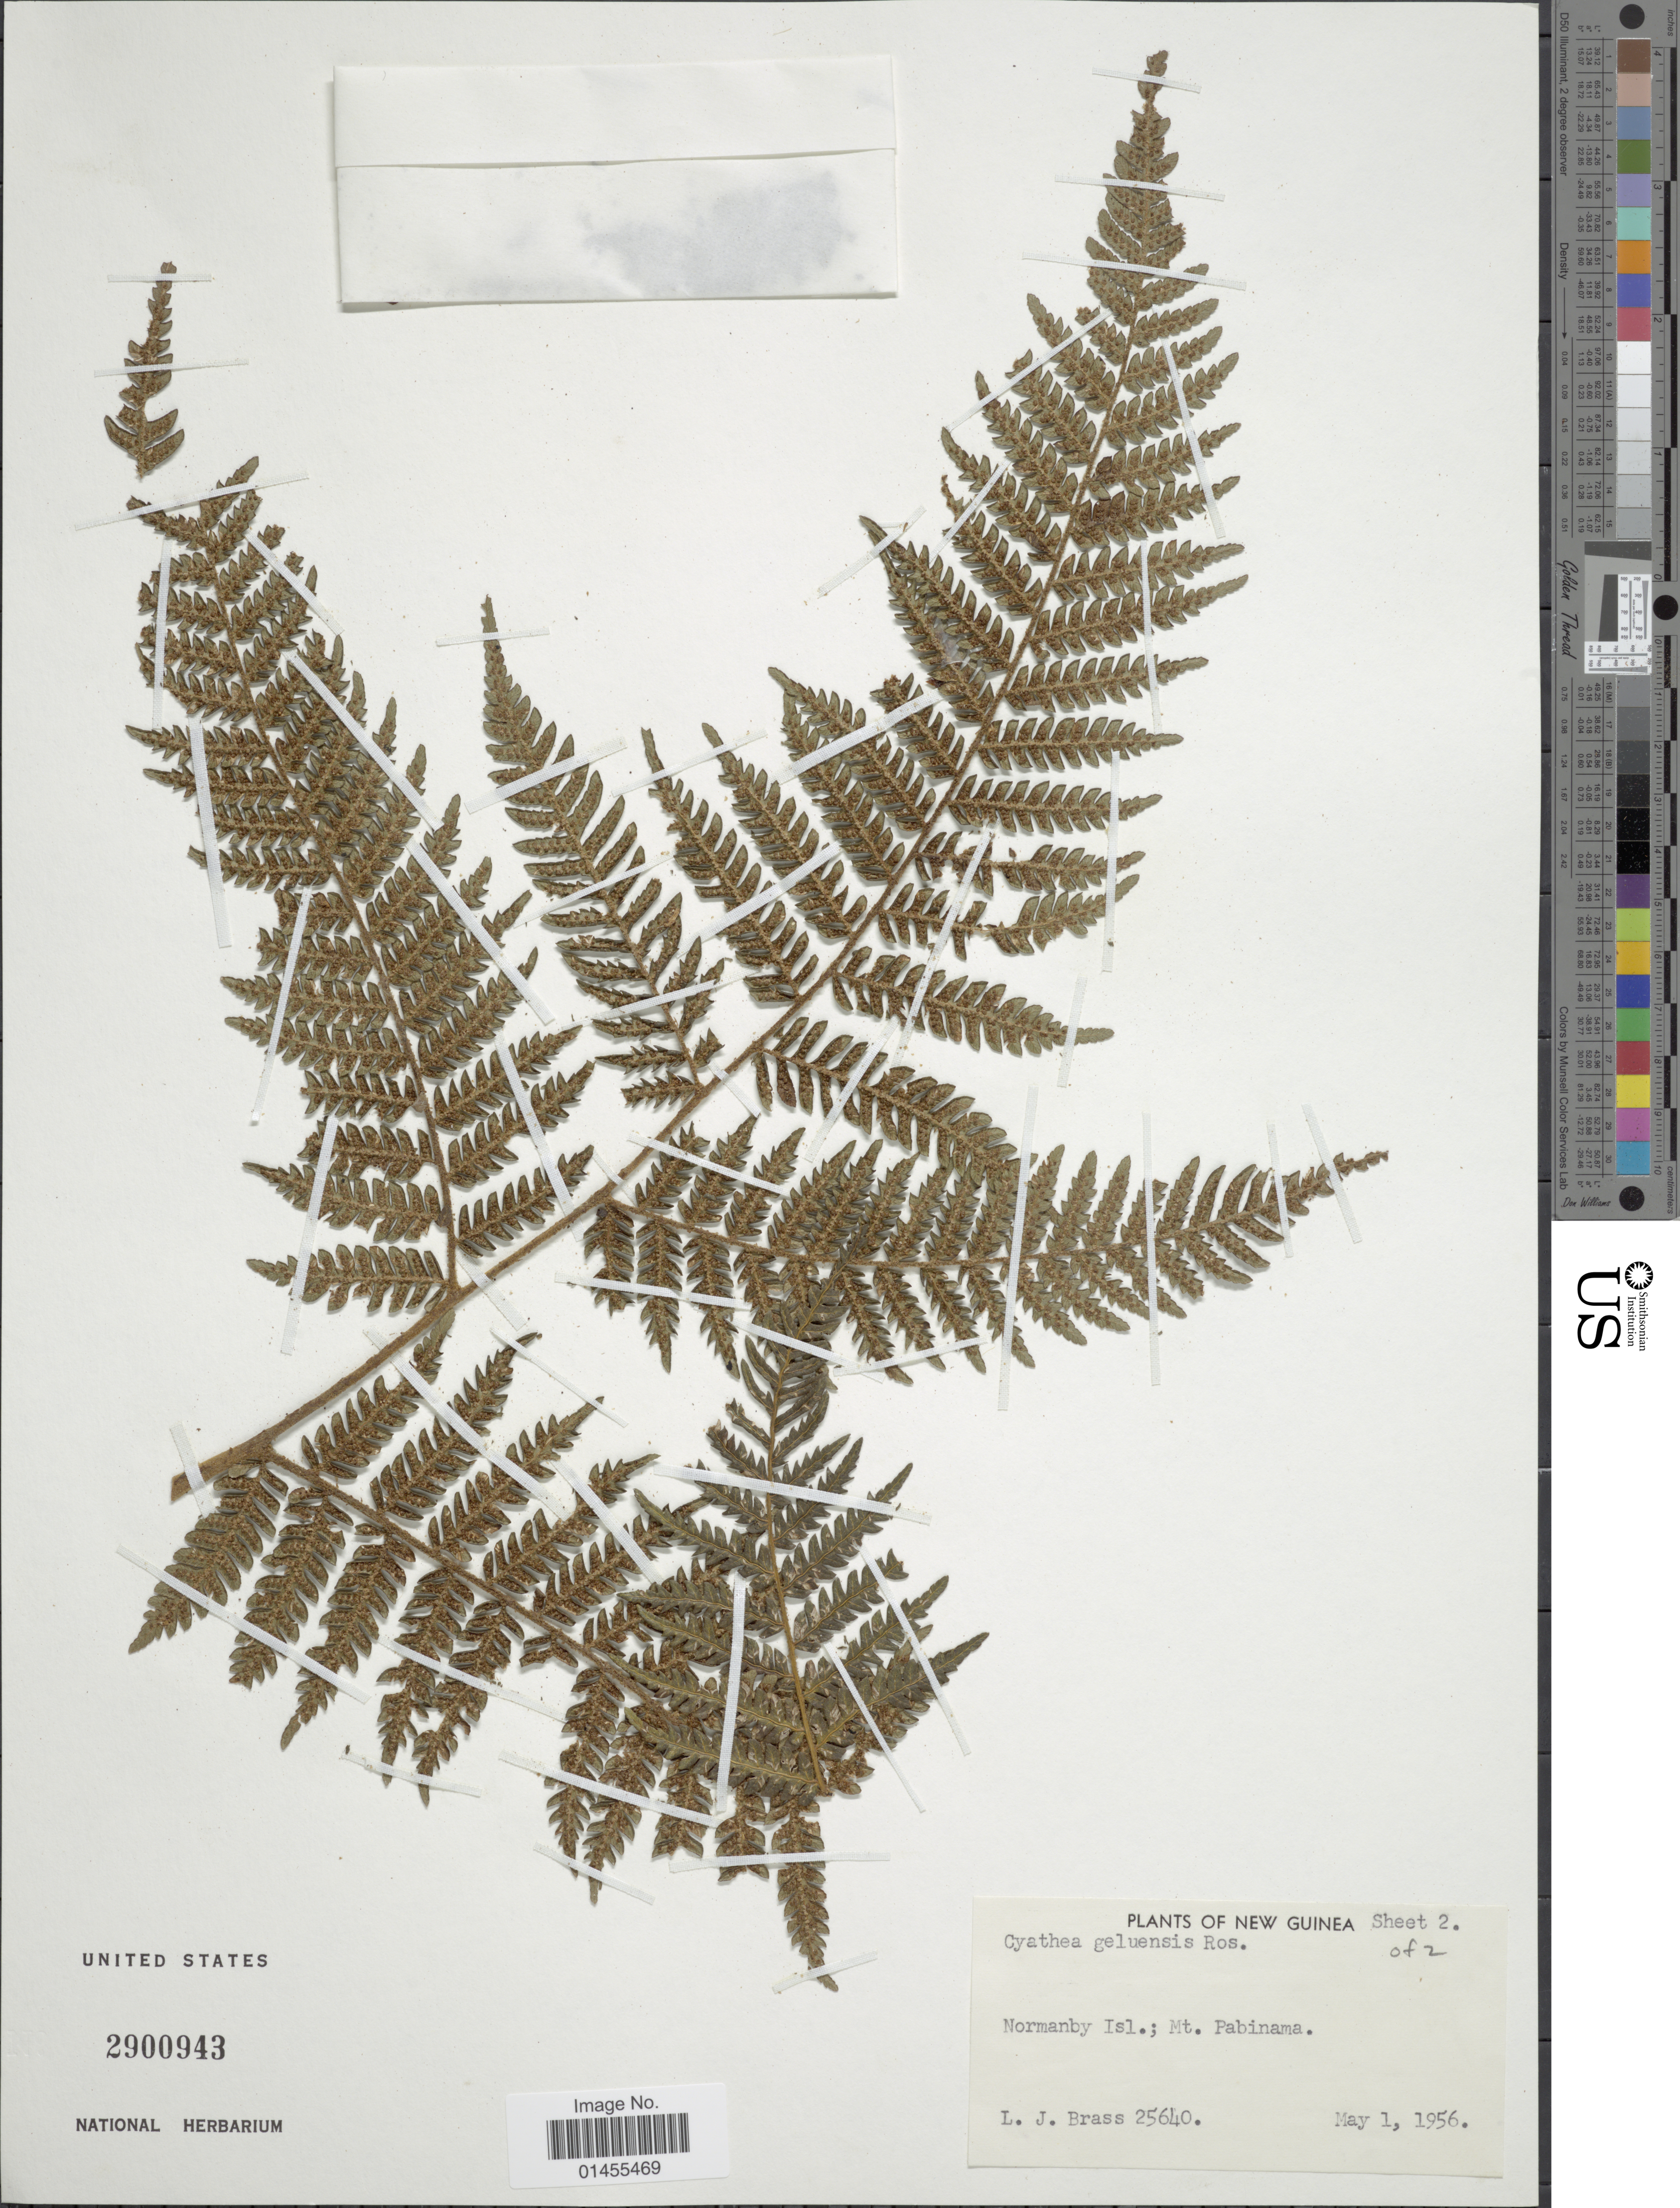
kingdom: Plantae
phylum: Tracheophyta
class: Polypodiopsida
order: Cyatheales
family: Cyatheaceae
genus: Alsophila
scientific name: Alsophila geluensis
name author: (Rosenst.) R.M. Tryon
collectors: L. J. Brass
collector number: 25640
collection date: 1956-05-01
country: Papua New Guinea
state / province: Milne Bay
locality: New Guinea, Normanby Isl., Mt. Pabinama.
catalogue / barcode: US 2900943